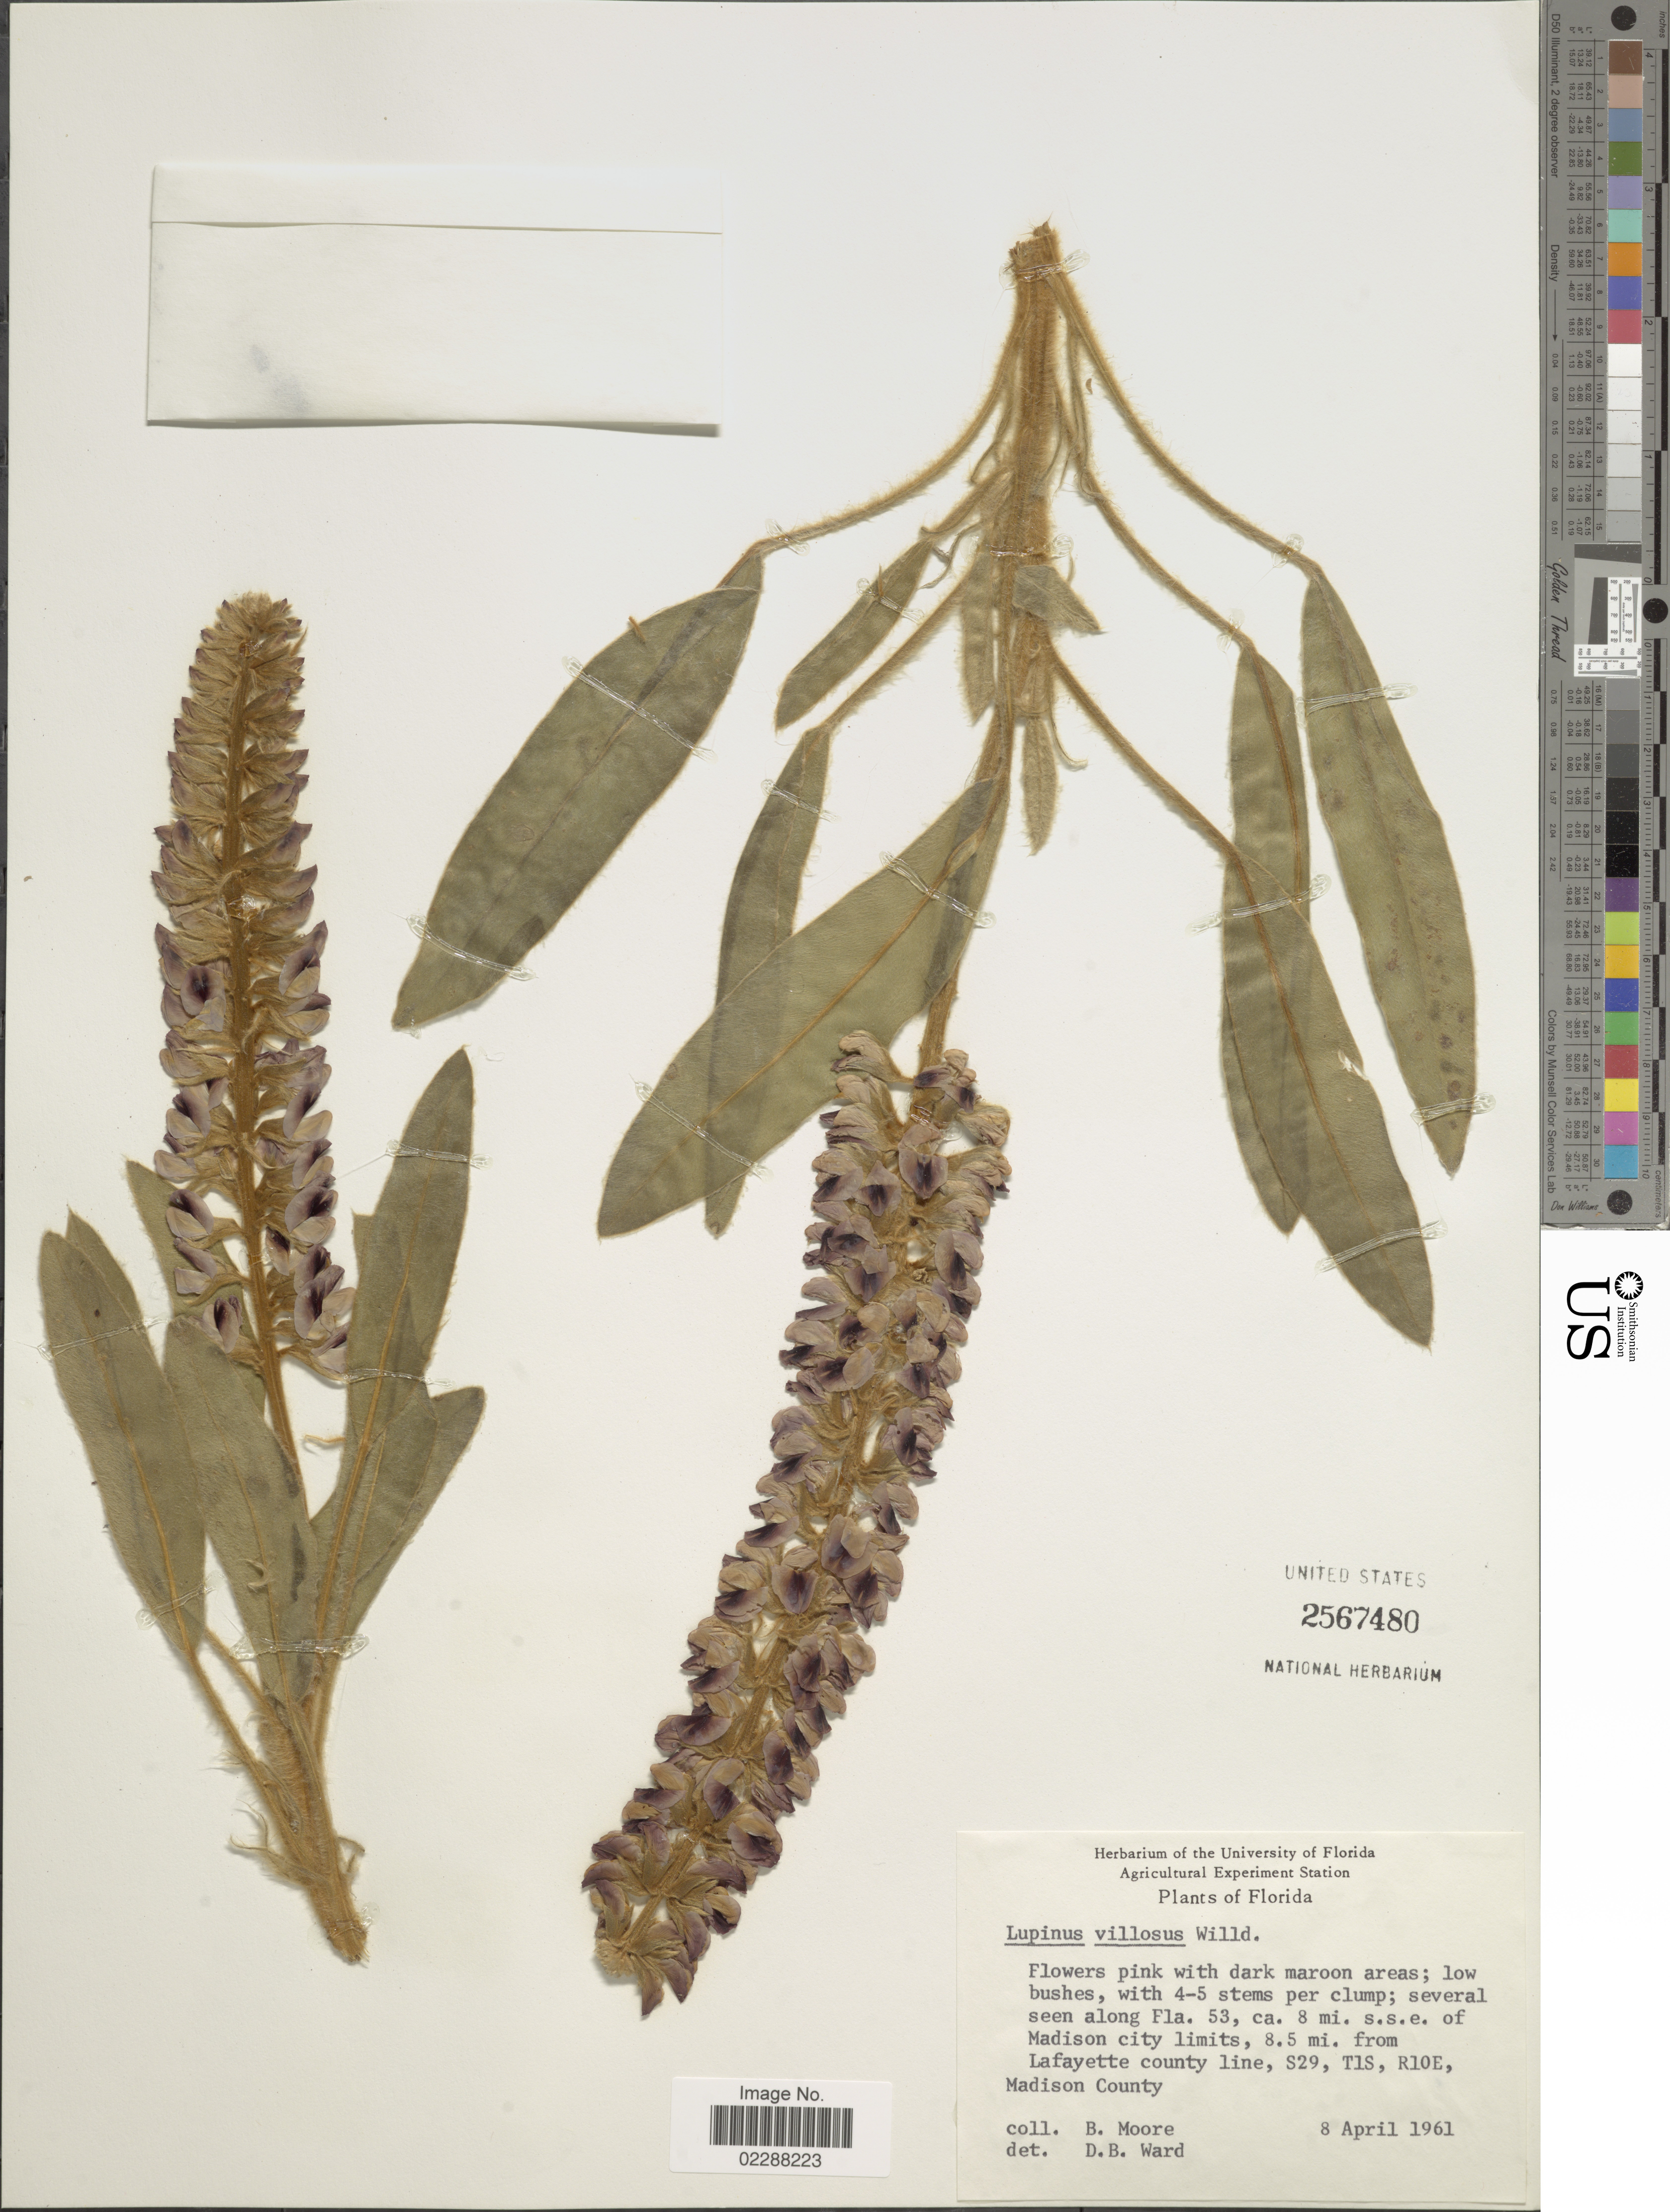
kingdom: Plantae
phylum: Tracheophyta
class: Magnoliopsida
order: Fabales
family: Fabaceae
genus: Lupinus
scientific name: Lupinus villosus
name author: Willd.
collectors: B. Moore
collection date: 1961-04-08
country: United States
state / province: Florida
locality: Fla. 53, 8 mi. s.s.e. of Madison city limits, 8.5 mi. from Lafayette county line, S29, T1S, R10E, Madison County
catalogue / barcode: US 2567480